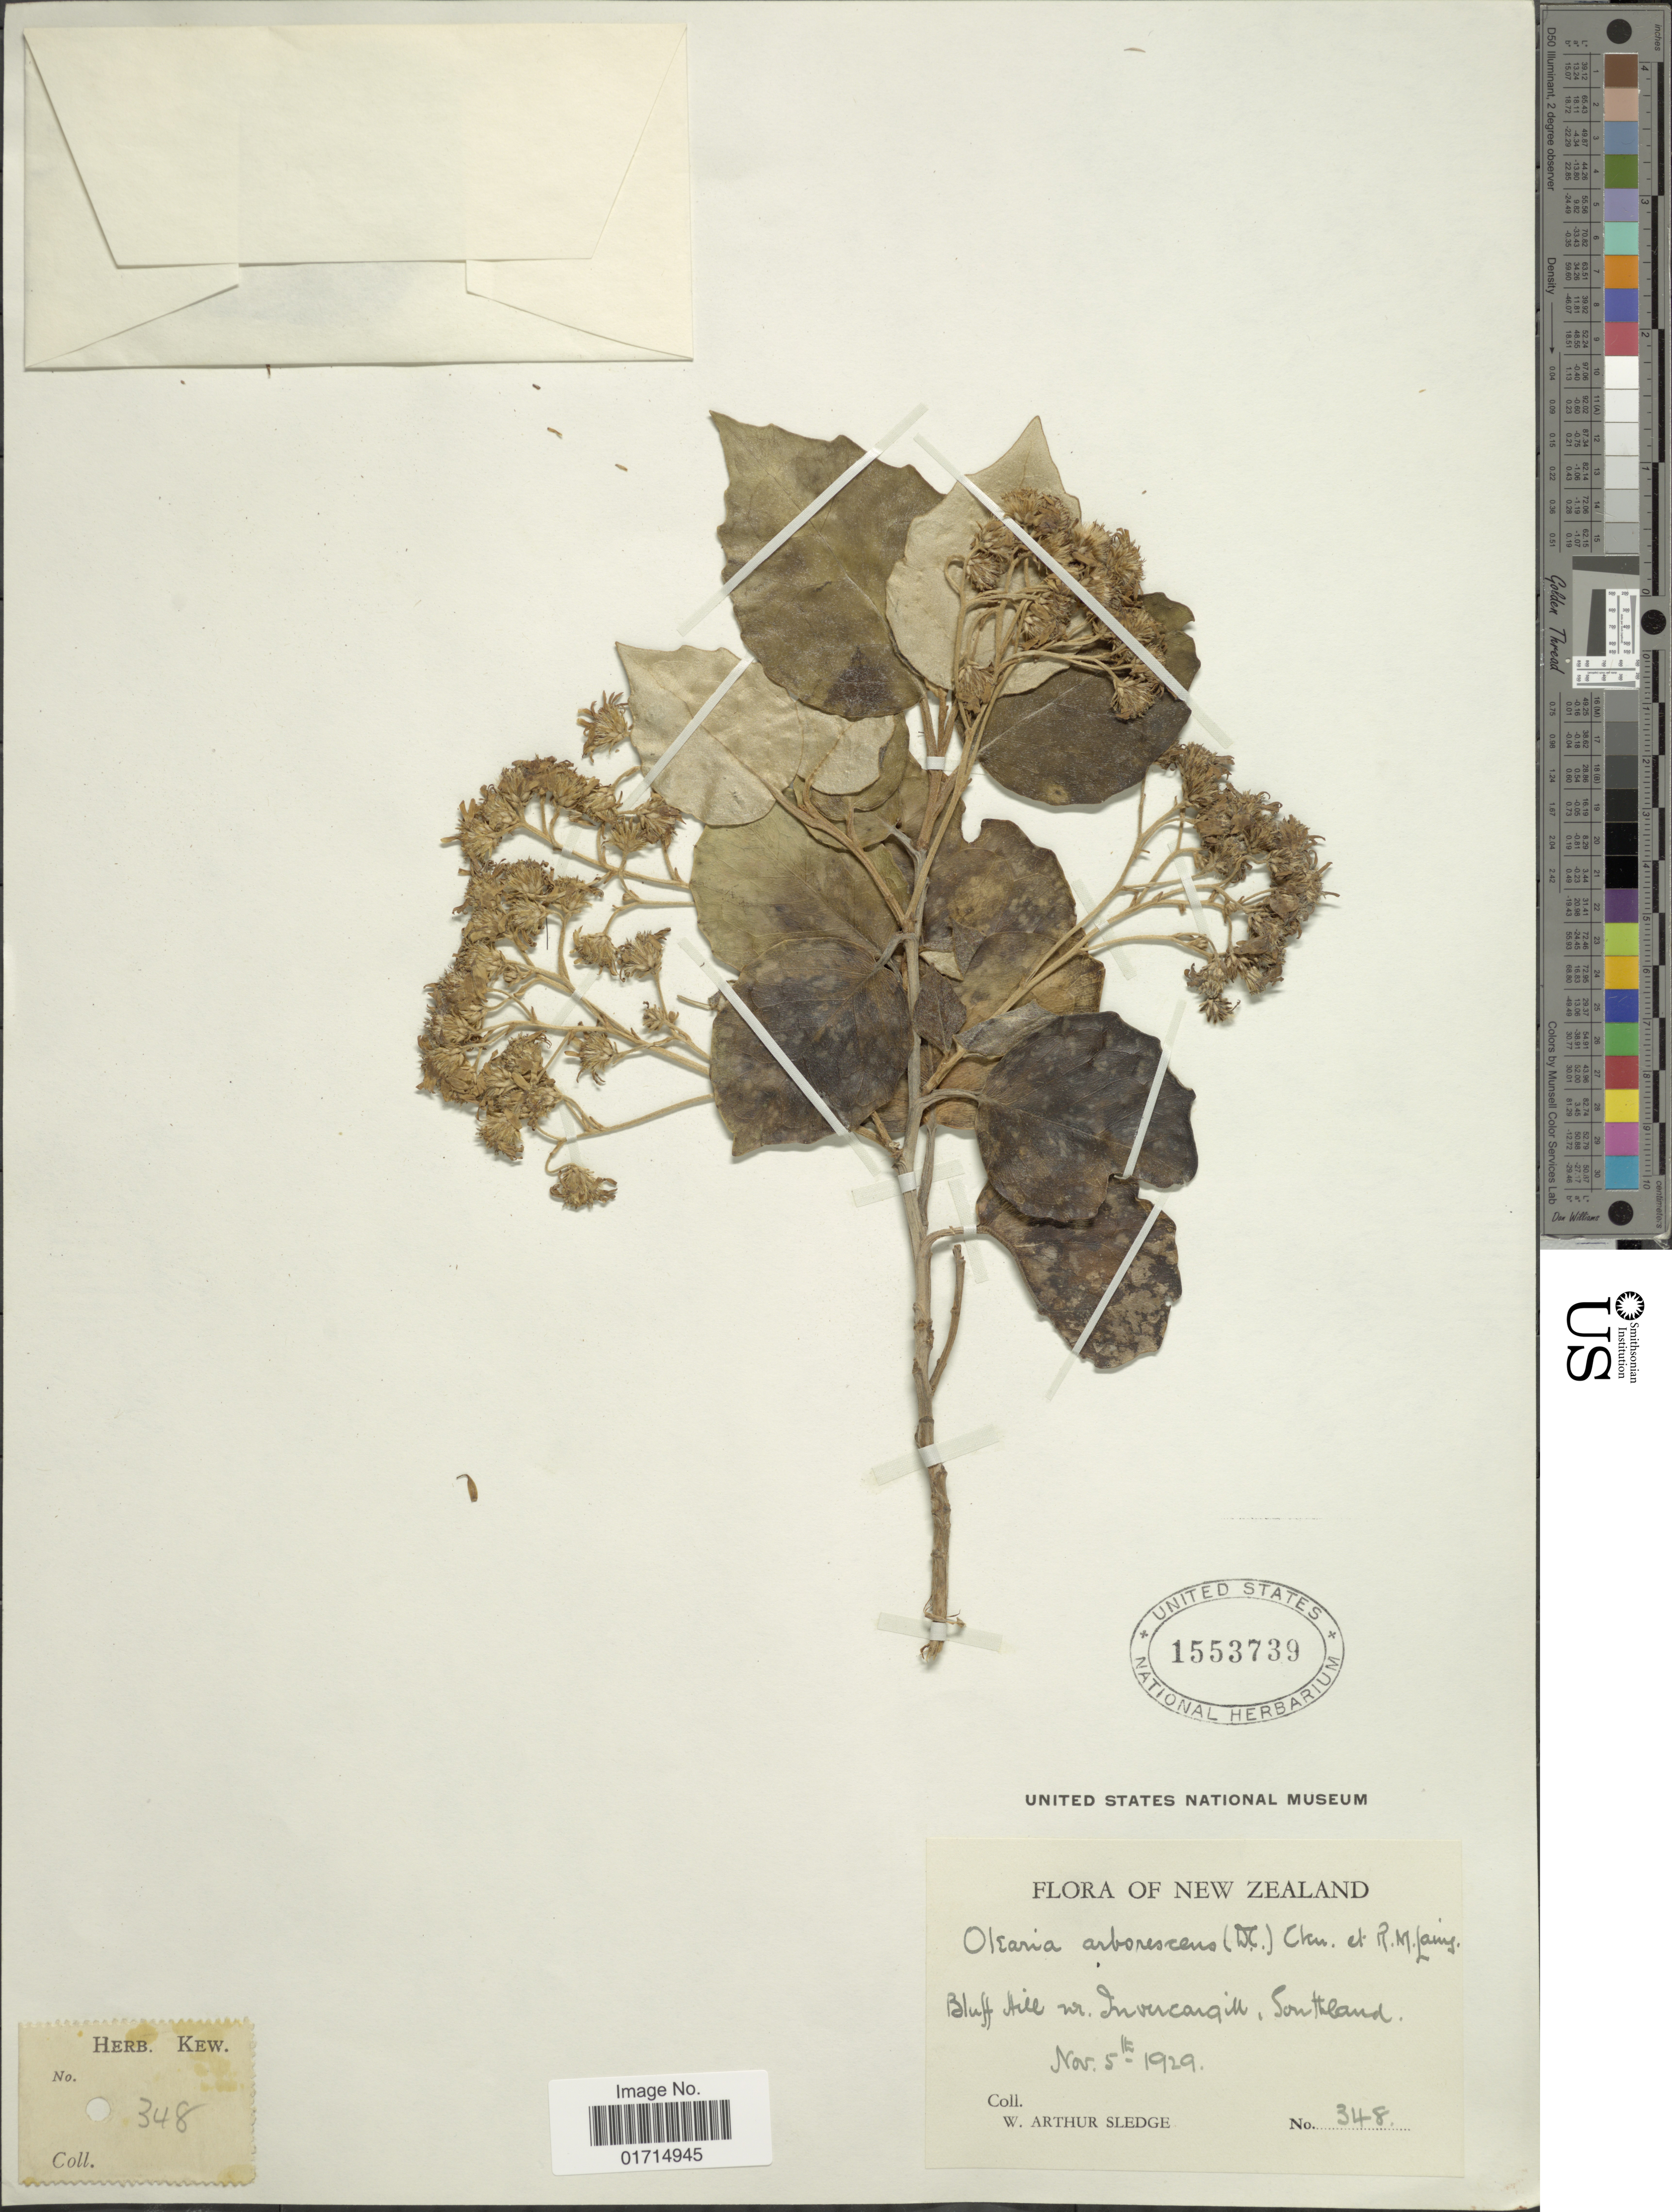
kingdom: Plantae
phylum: Tracheophyta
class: Magnoliopsida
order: Asterales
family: Asteraceae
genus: Olearia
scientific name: Olearia arborescens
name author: (G. Forst.) Cockayne & Laing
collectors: W. A. Sledge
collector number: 348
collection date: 1929-11-05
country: New Zealand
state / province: Southland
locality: New Zealand. Bluff Hill in Invercargill, Southland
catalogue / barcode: US 1553739